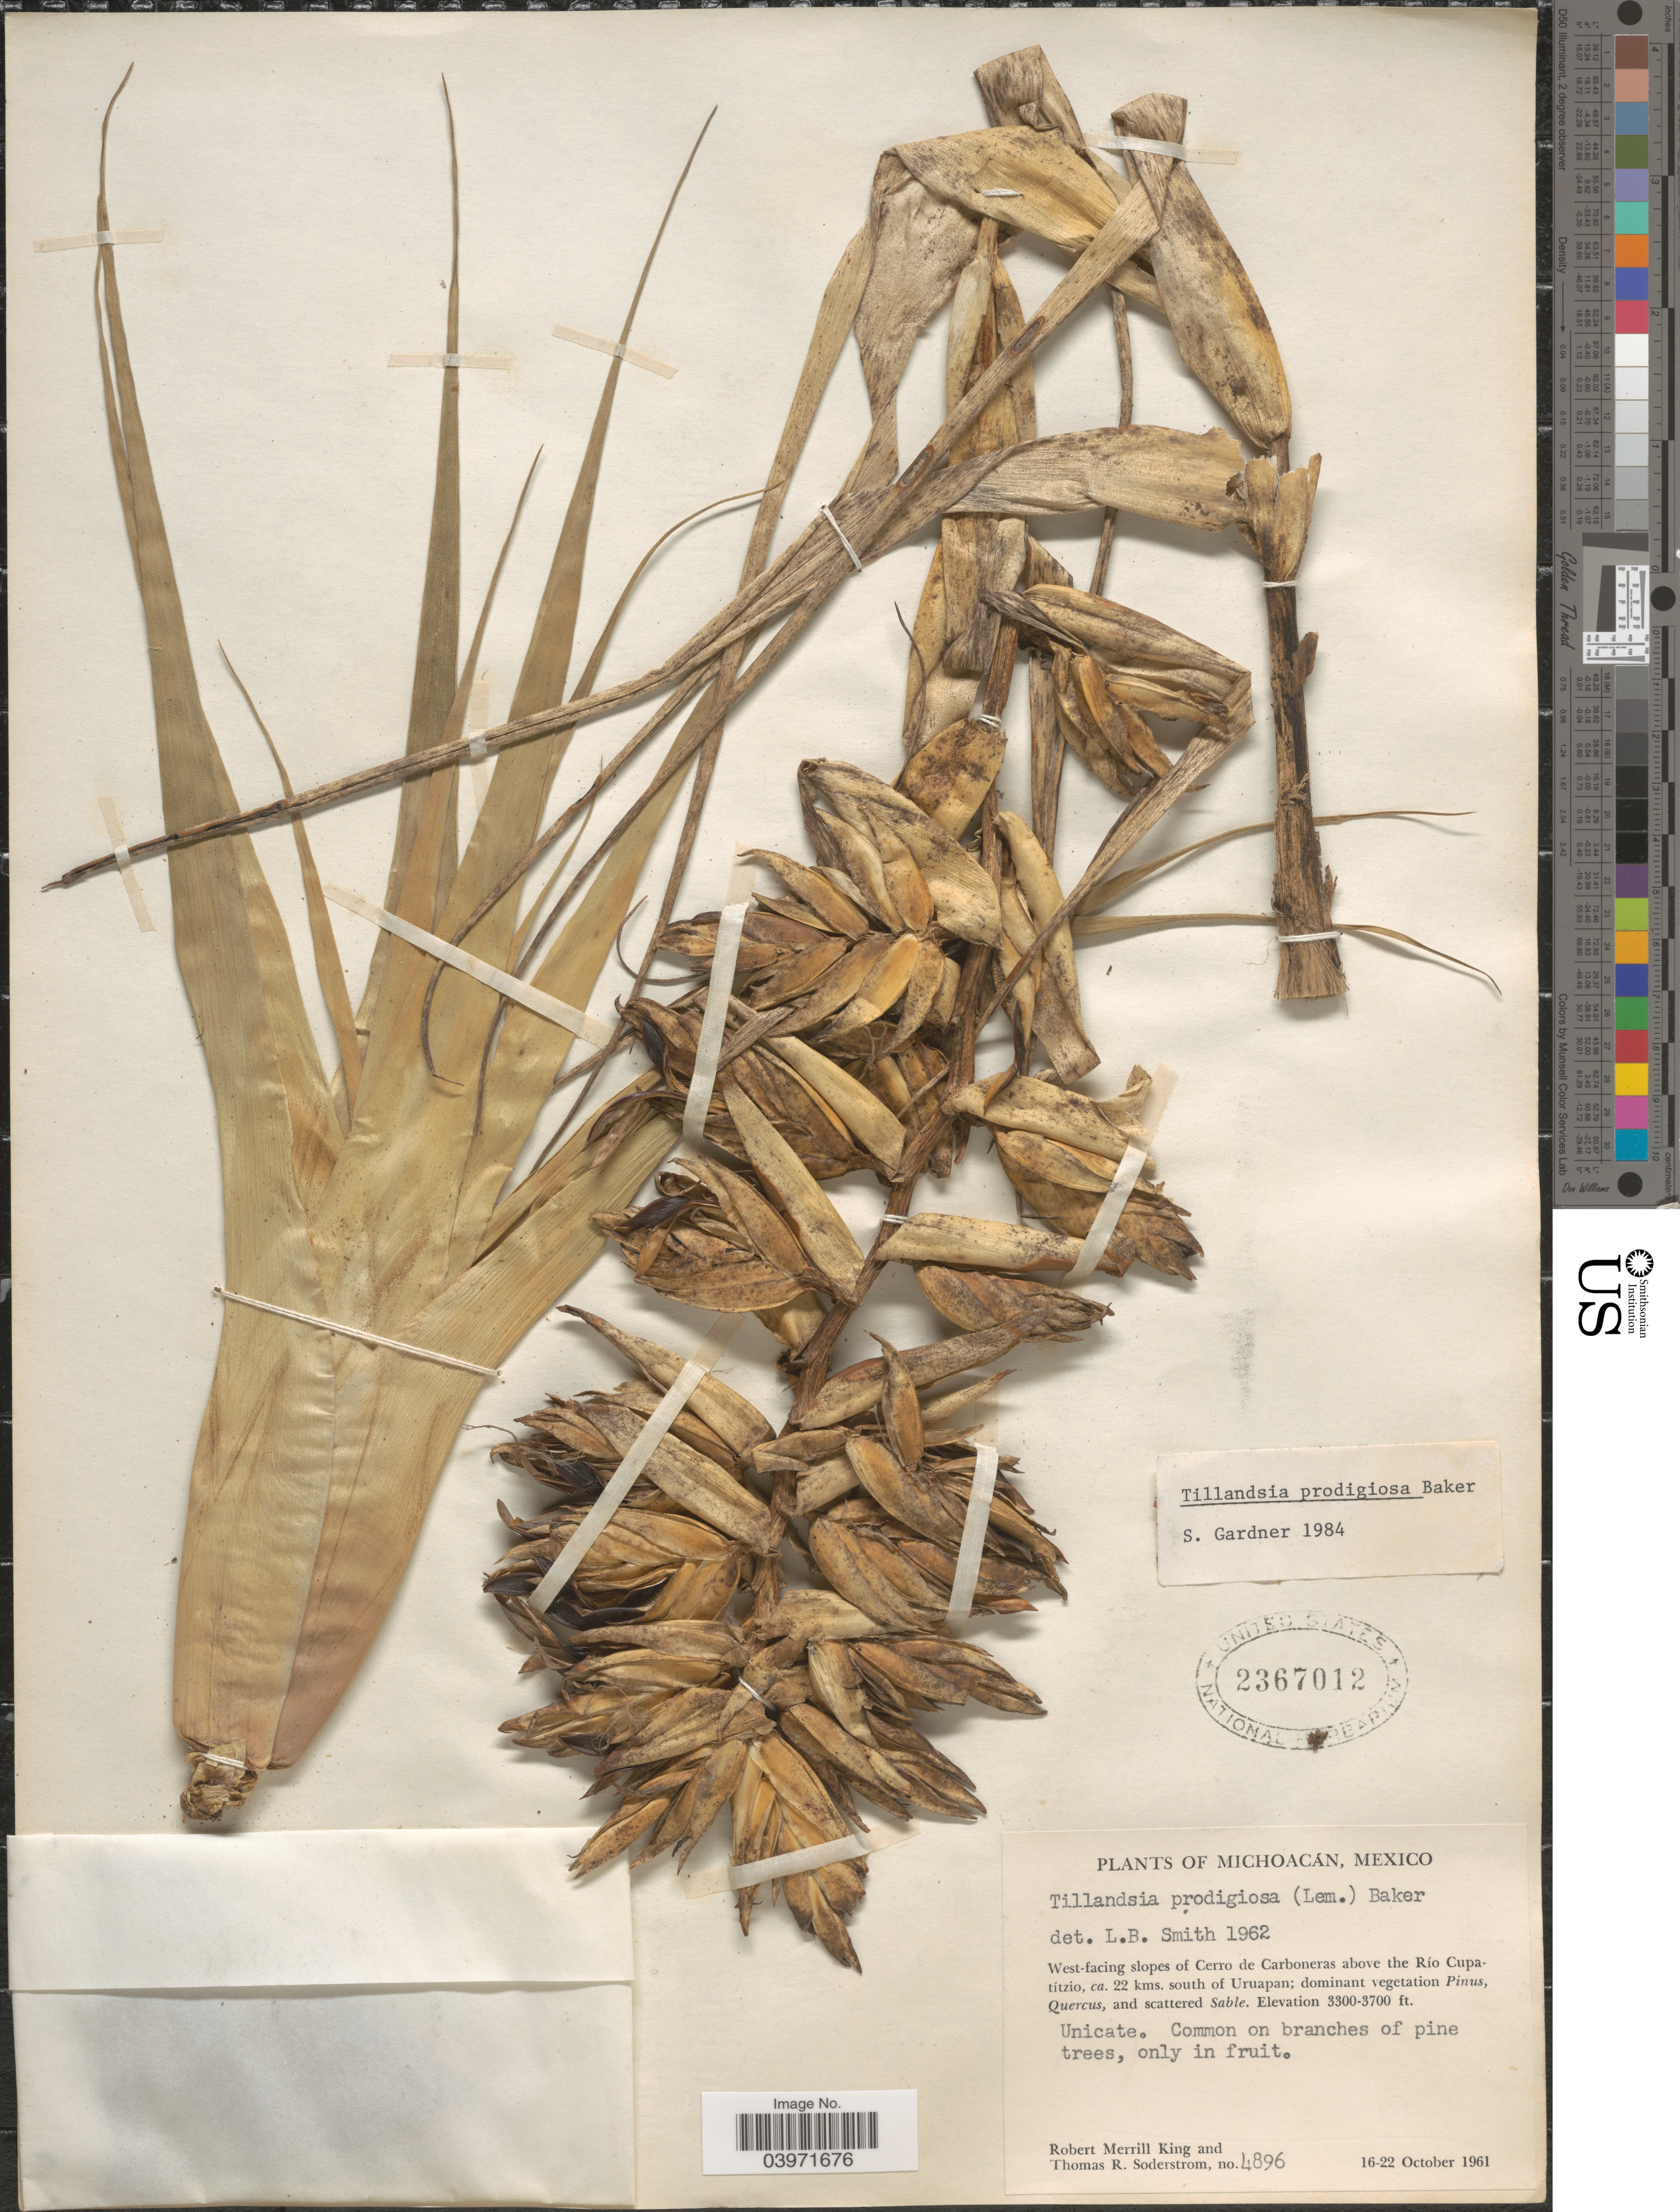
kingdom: Plantae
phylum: Tracheophyta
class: Liliopsida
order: Poales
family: Bromeliaceae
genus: Tillandsia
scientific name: Tillandsia prodigiosa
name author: (Lem.) Baker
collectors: R. M. King & T. R. Soderstrom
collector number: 4896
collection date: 1961-10-16/1961-10-22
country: Mexico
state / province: Michoacán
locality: West-facing slopes of Cerro de Carboneras above the Río Cupatítzio, ca. 22 kms. south of Uruapan.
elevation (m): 1006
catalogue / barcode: US 2367012